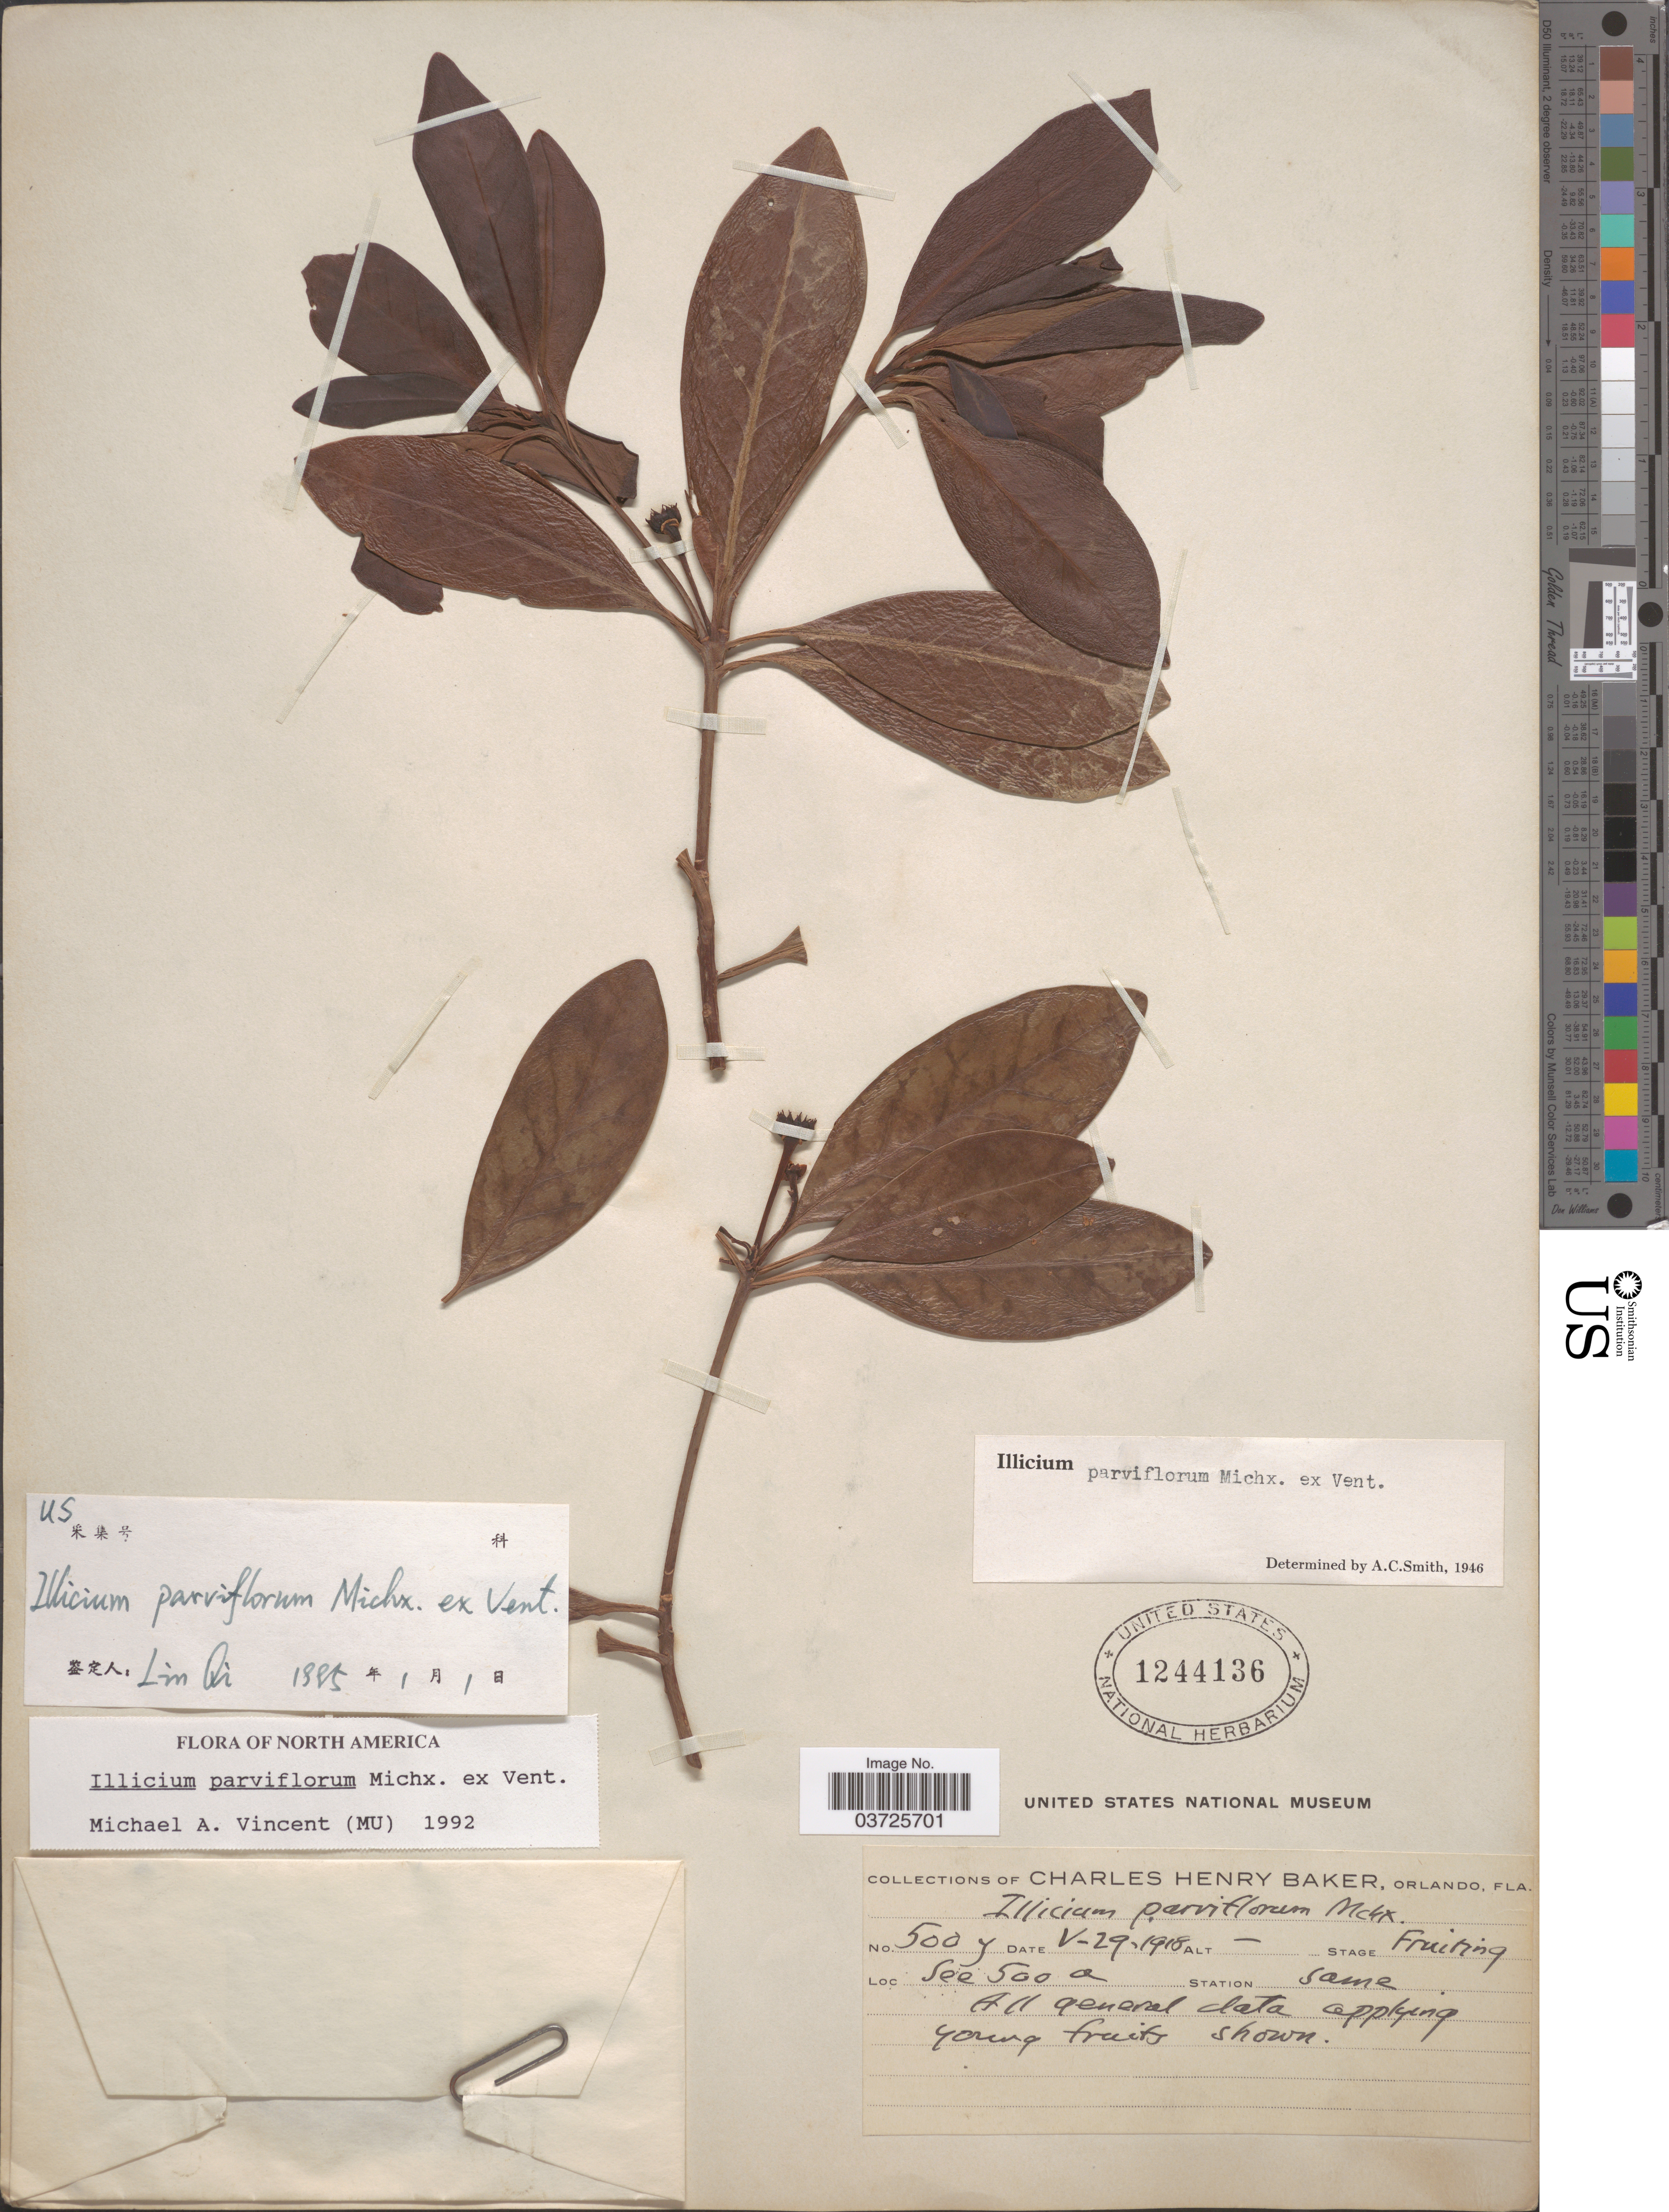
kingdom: Plantae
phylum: Tracheophyta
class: Magnoliopsida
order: Austrobaileyales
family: Schisandraceae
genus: Illicium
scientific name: Illicium parviflorum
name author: Michx. ex Vent.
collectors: C. H. Baker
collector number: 5007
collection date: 1918-05-29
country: United States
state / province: Florida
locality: See 500a. Station same.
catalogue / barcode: US 1244136